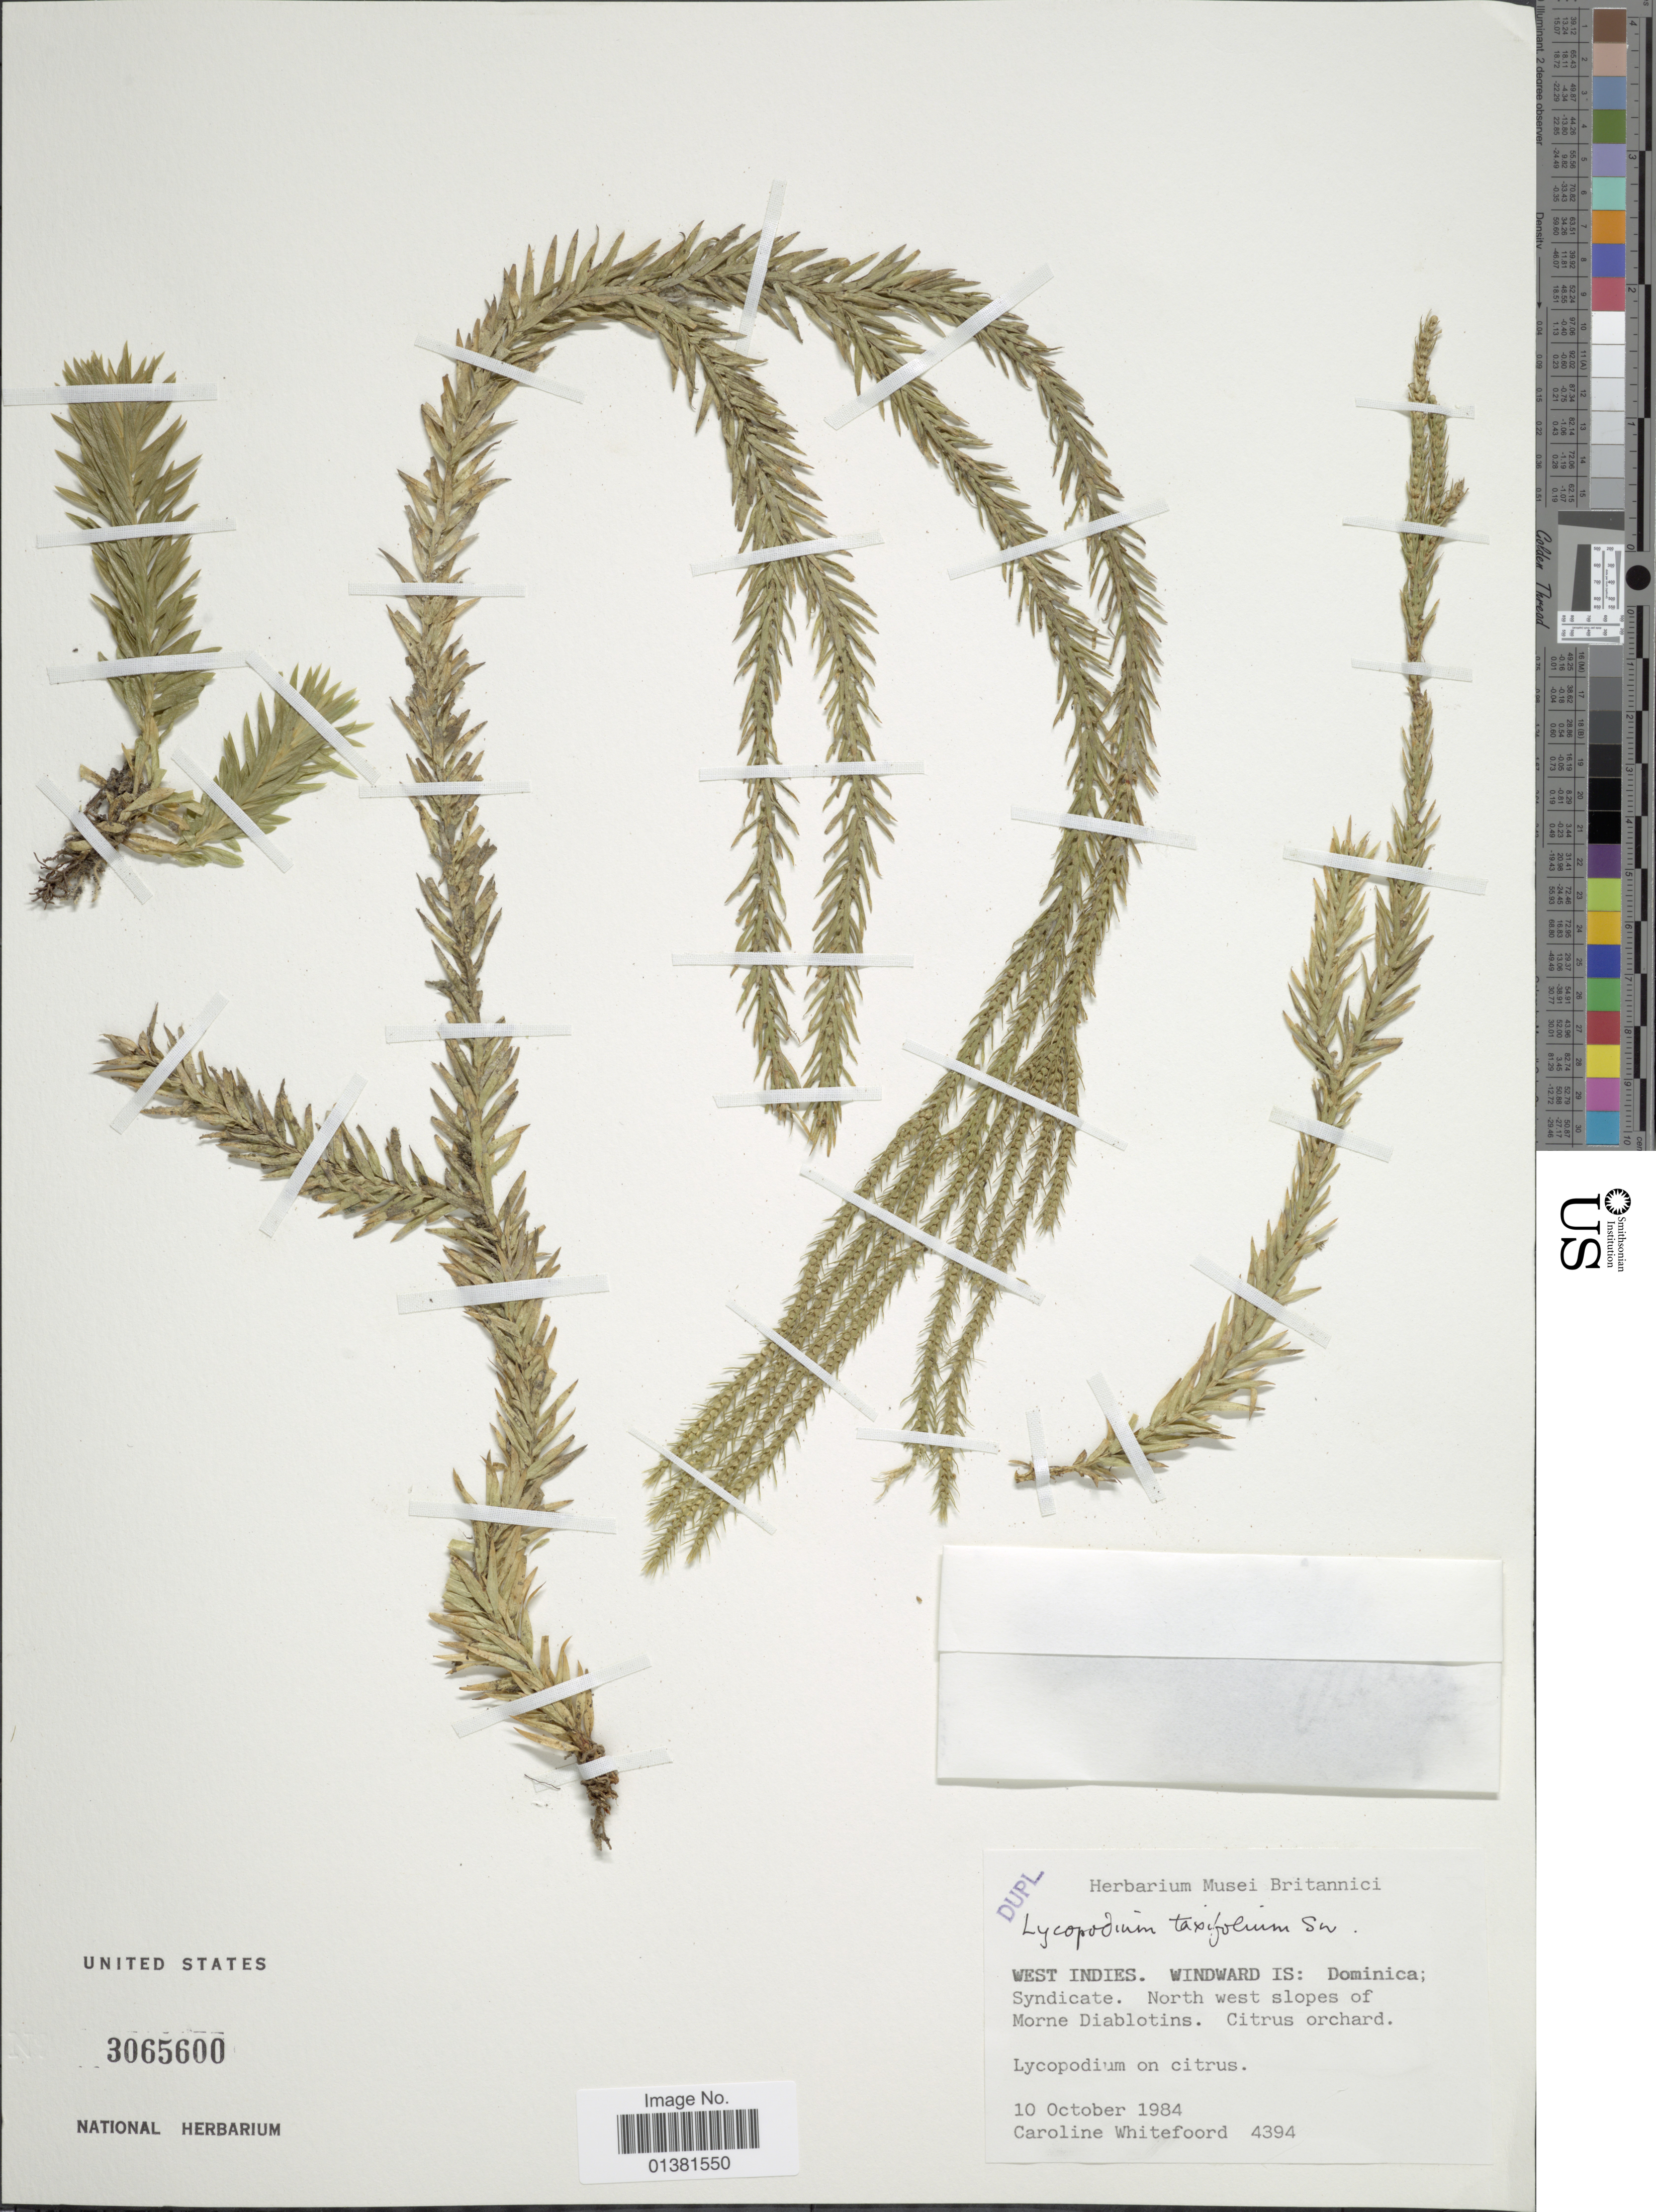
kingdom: Plantae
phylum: Tracheophyta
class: Lycopodiopsida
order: Lycopodiales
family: Lycopodiaceae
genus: Phlegmariurus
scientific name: Phlegmariurus taxifolius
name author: (Sw.) Á. Löve & D. Löve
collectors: C. Whitefoord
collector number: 4394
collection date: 1984-10-10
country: Dominica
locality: West Indies, Windward Is: North west slopes of Morne Diablotins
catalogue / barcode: US 3065600